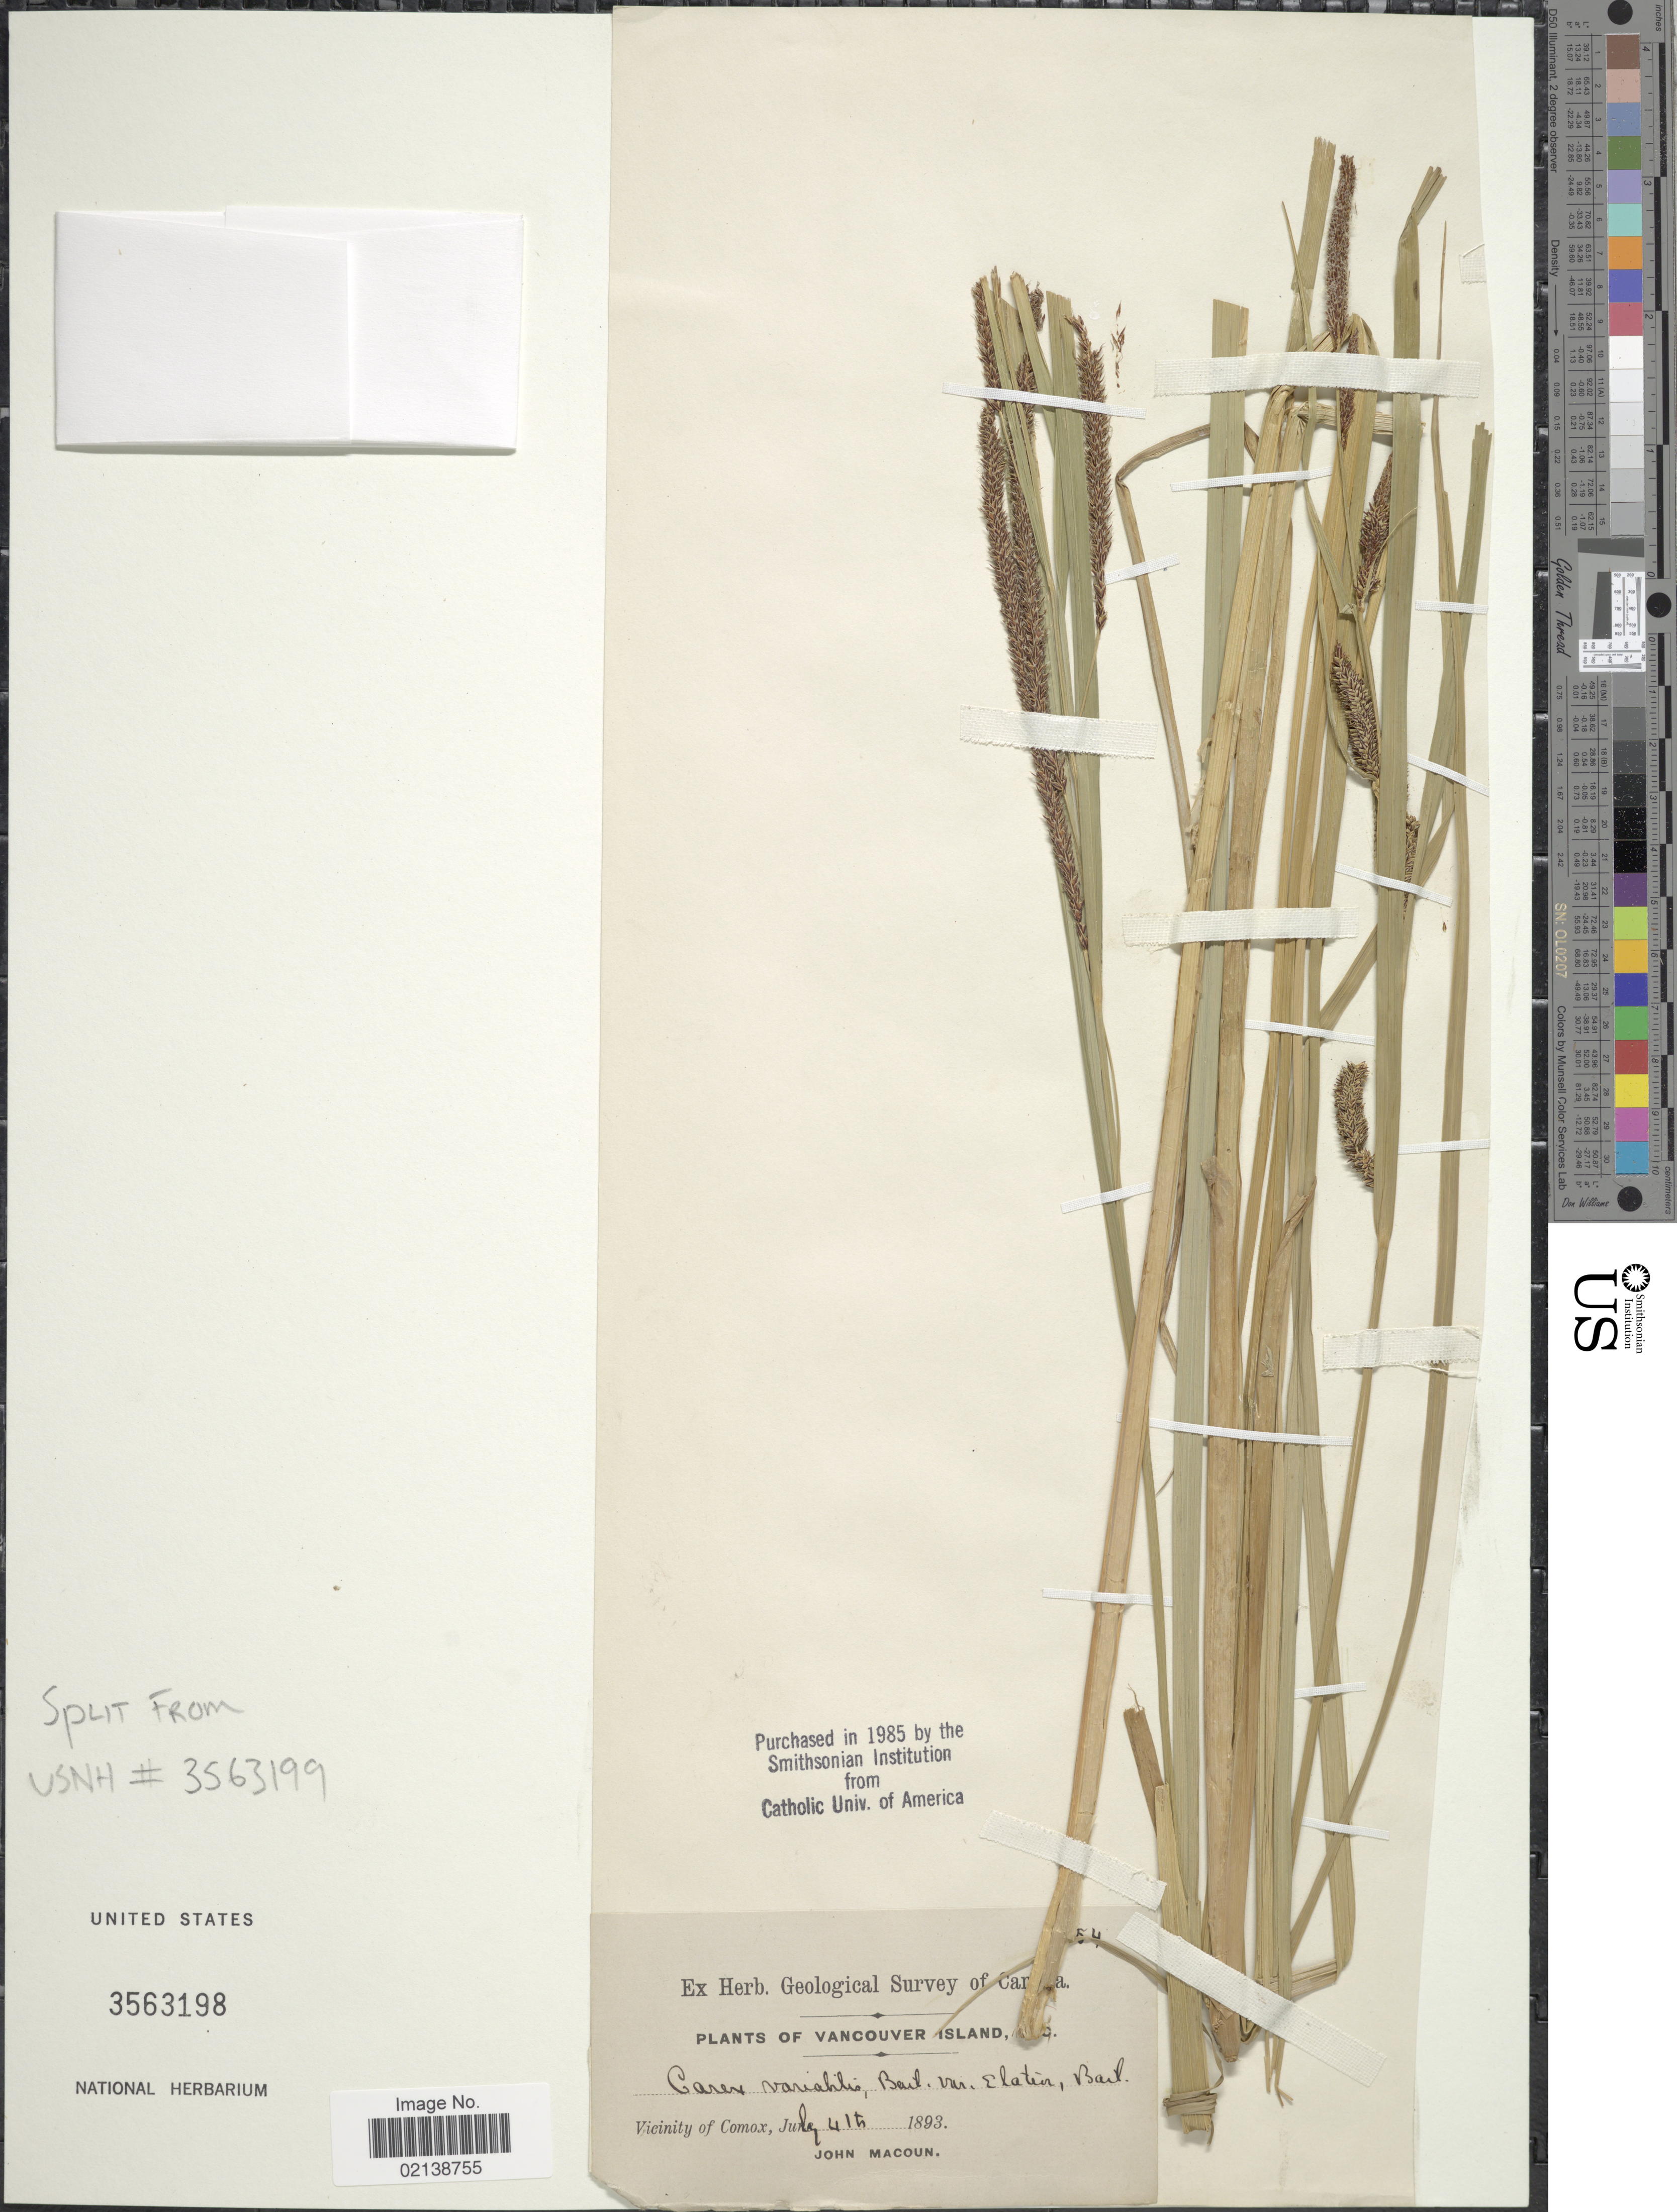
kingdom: Plantae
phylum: Tracheophyta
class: Liliopsida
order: Poales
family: Cyperaceae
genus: Carex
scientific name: Carex emoryi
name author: Dewey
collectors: J. Macoun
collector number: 54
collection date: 1893-07-04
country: Canada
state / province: British Columbia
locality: Vancouver Island, B.C., Vicinity of Comox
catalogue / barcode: US 3563198